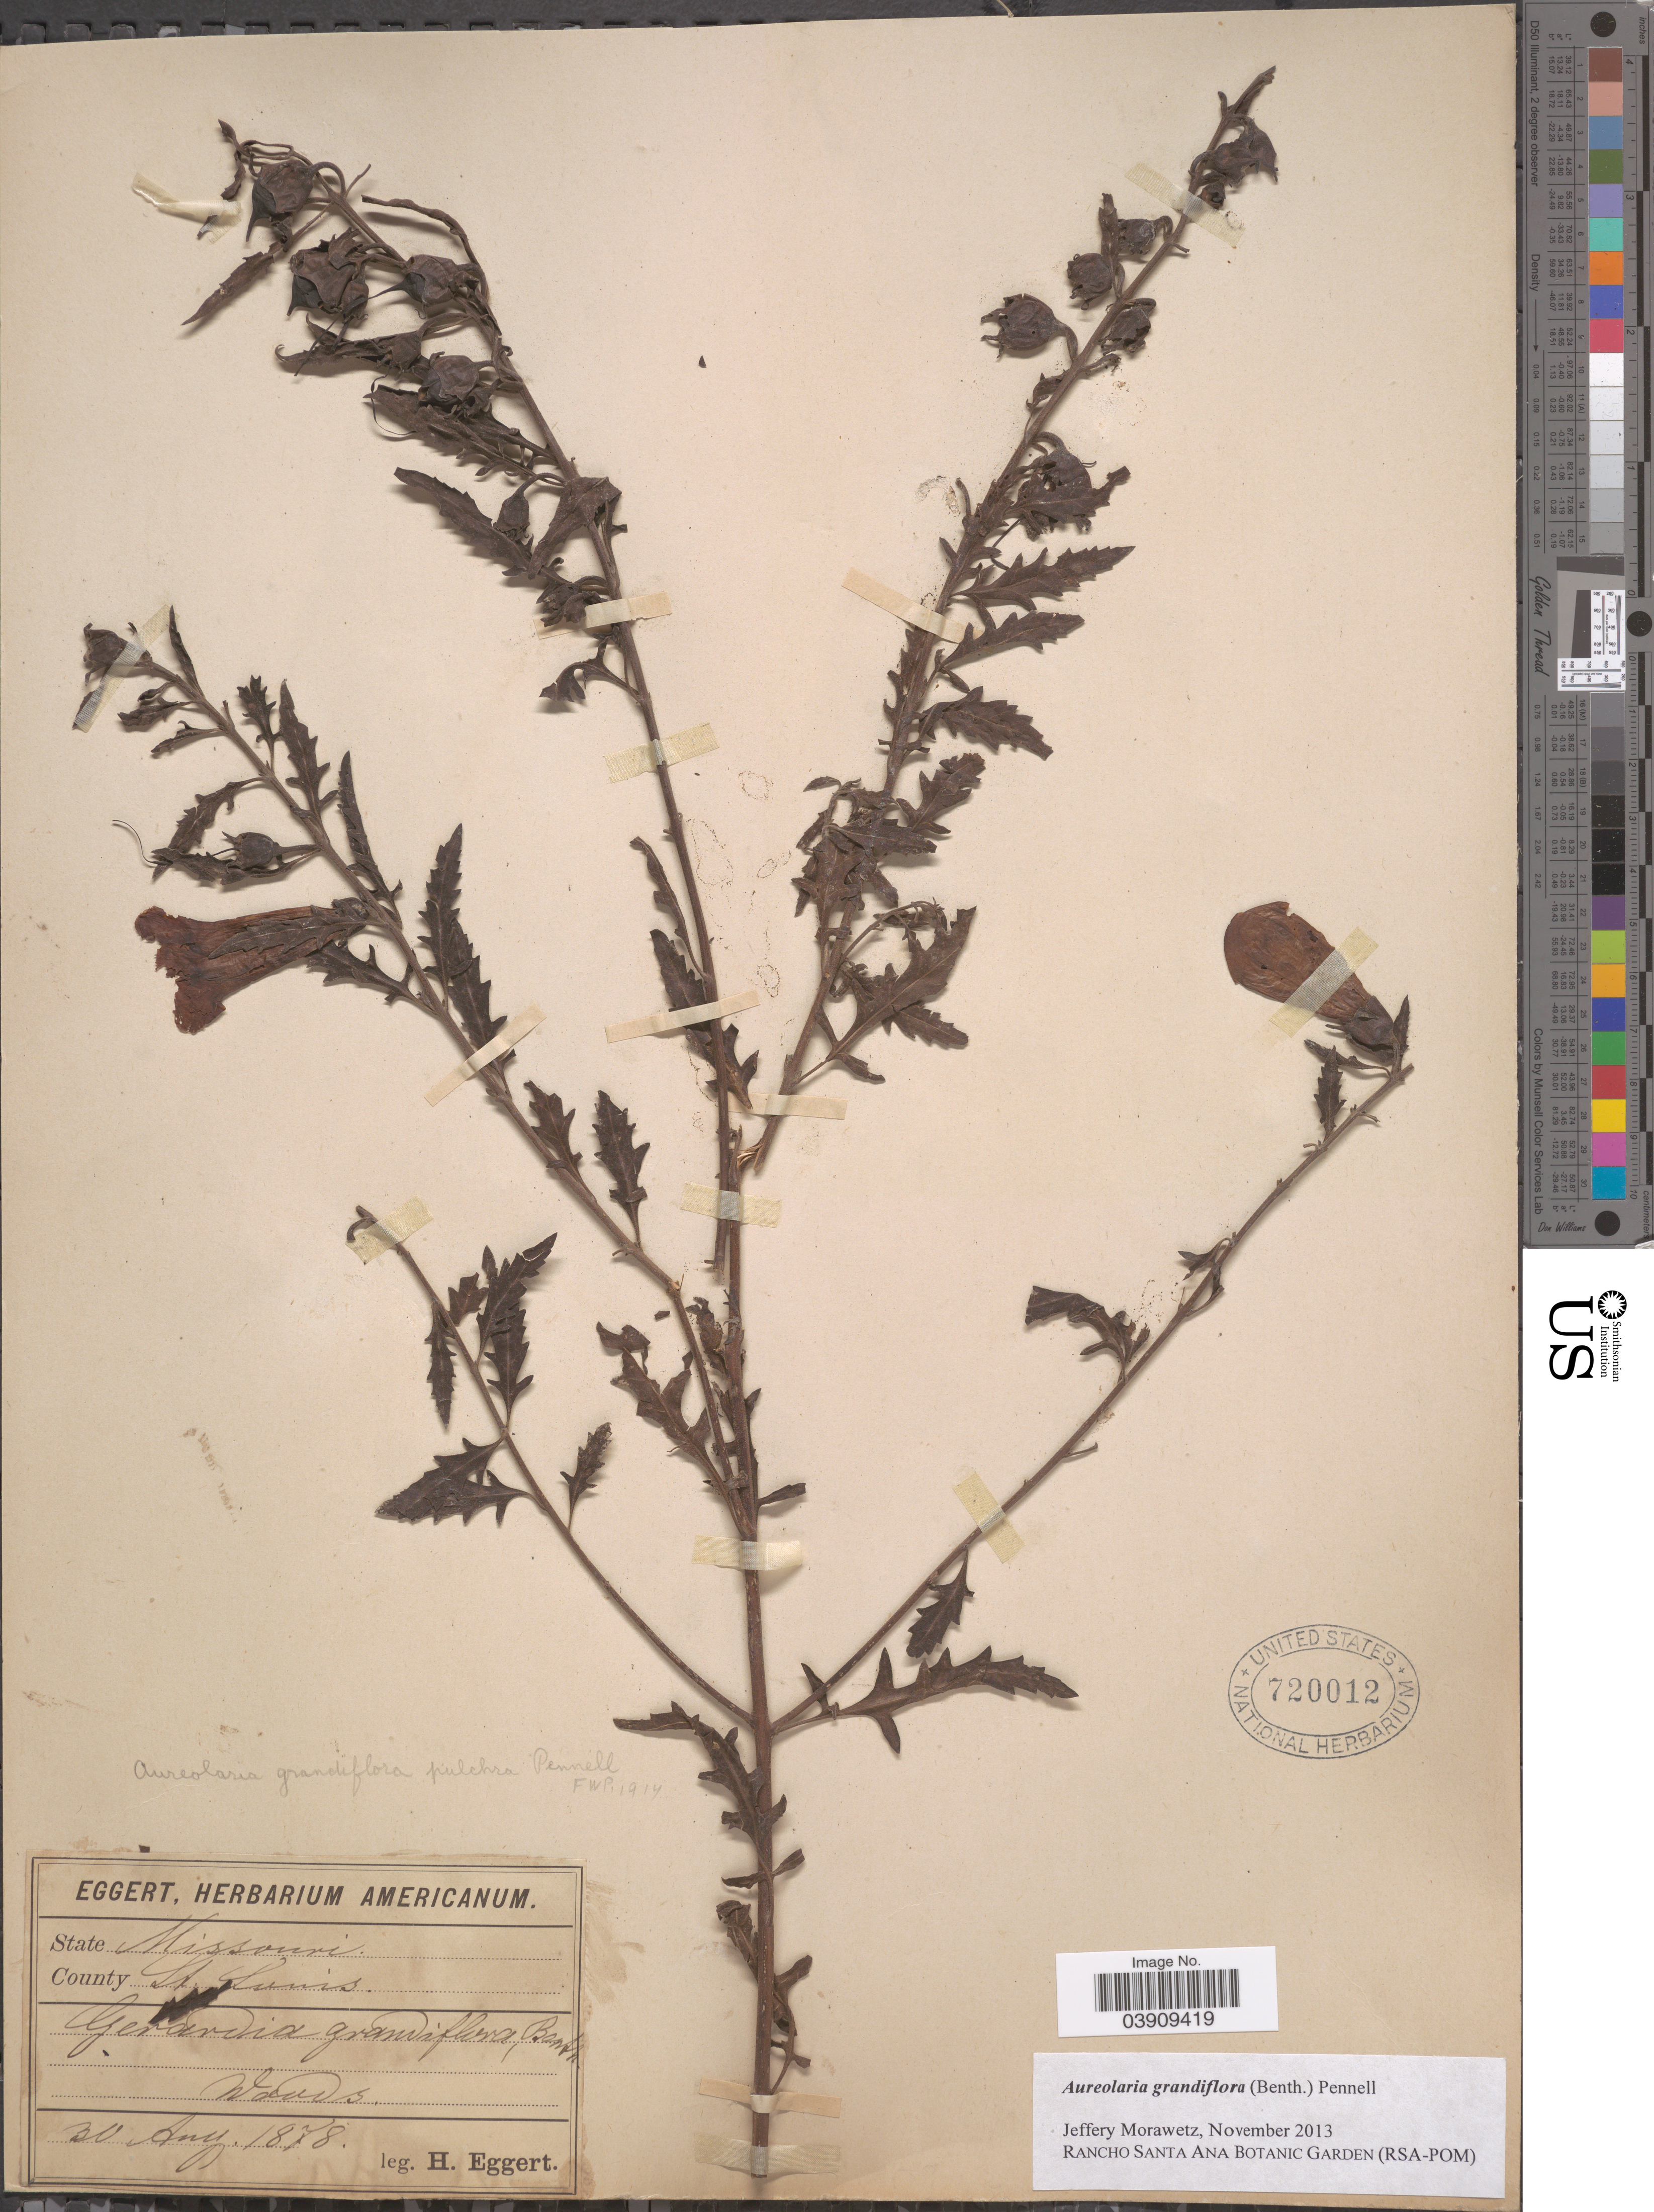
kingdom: Plantae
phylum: Tracheophyta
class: Magnoliopsida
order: Lamiales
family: Orobanchaceae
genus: Aureolaria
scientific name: Aureolaria grandiflora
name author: (Benth.) Pennell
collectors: H. Eggert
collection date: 1878-08-30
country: United States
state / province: Missouri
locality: County St. Louis.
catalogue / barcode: US 720012